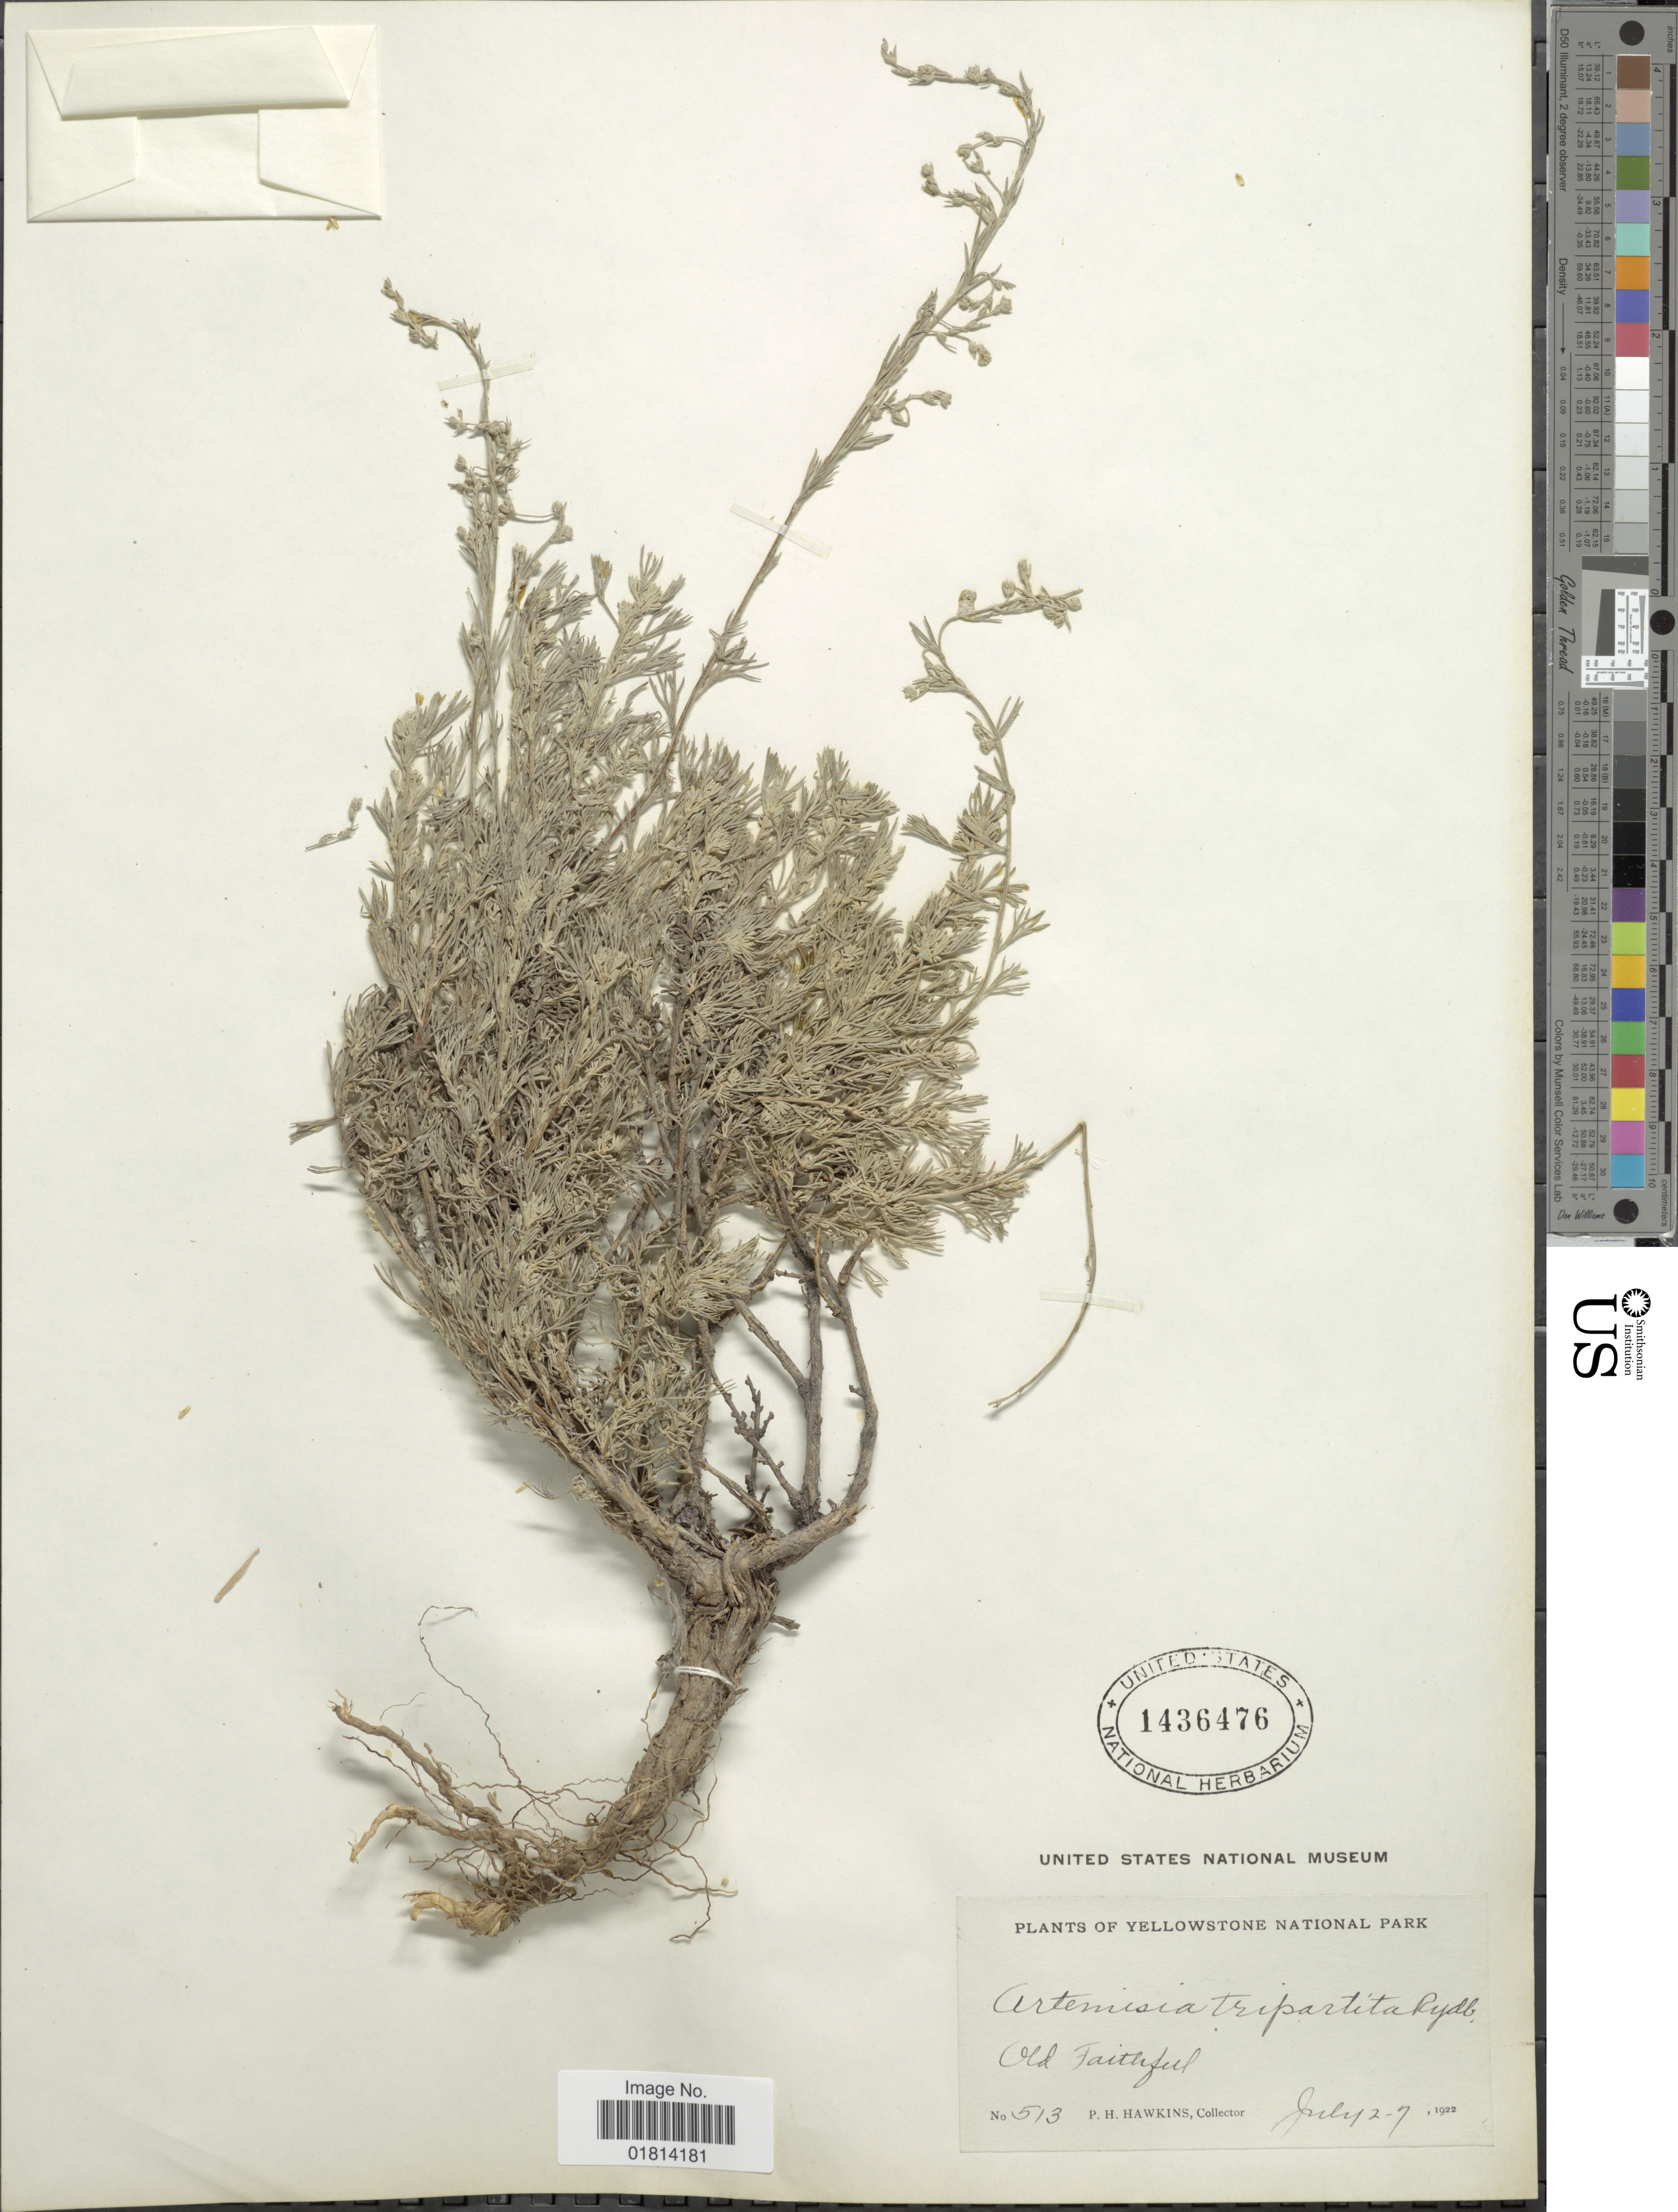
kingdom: Plantae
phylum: Tracheophyta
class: Magnoliopsida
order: Asterales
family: Asteraceae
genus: Artemisia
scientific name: Artemisia arbuscula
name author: Nutt.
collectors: P. Hawkins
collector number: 513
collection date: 1922-07-02/1922-07-07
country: United States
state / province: Wyoming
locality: Yellowstone National Park. Old Faithful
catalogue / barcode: US 1436476